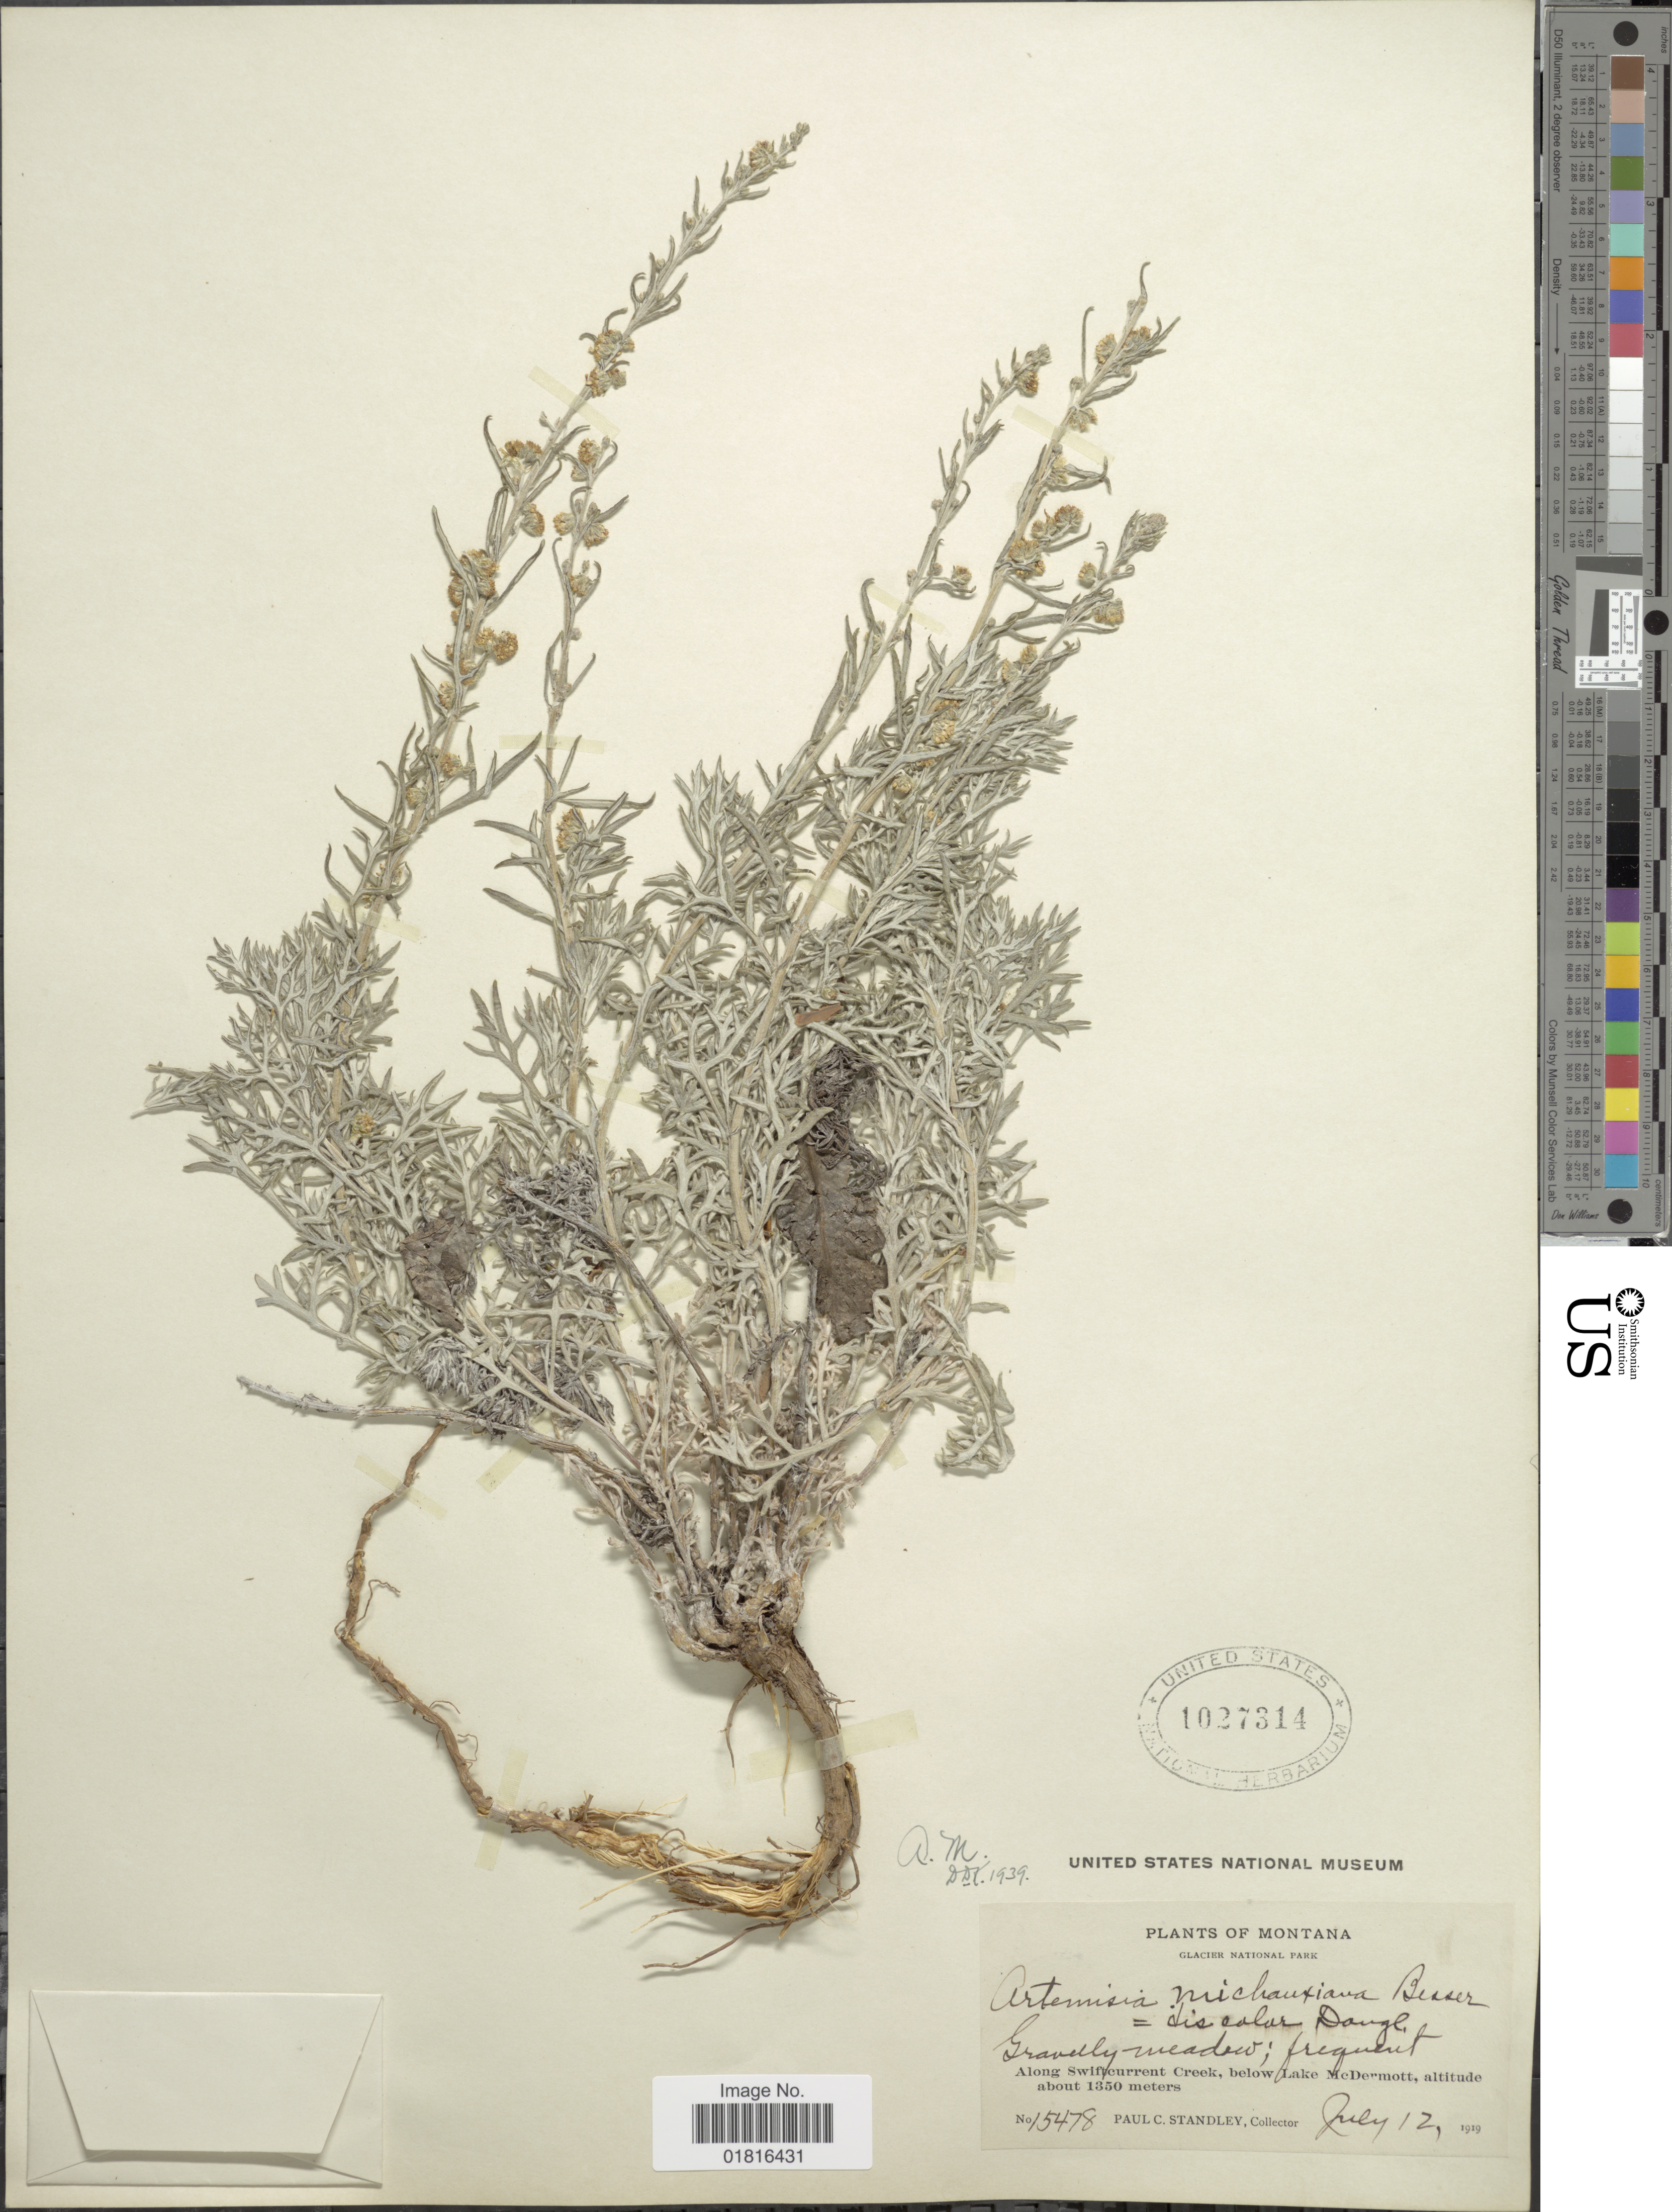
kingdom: Plantae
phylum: Tracheophyta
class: Magnoliopsida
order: Asterales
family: Asteraceae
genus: Artemisia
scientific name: Artemisia michauxiana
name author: Besser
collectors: P. C. Standley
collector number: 15478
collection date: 1919-07-12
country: United States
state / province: Montana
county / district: Glacier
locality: Glacier National Park,Gravelly meadow; frequent, Along Swiftcurrent Creek, below Lake McDermott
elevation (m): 1350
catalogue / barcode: US 1027314